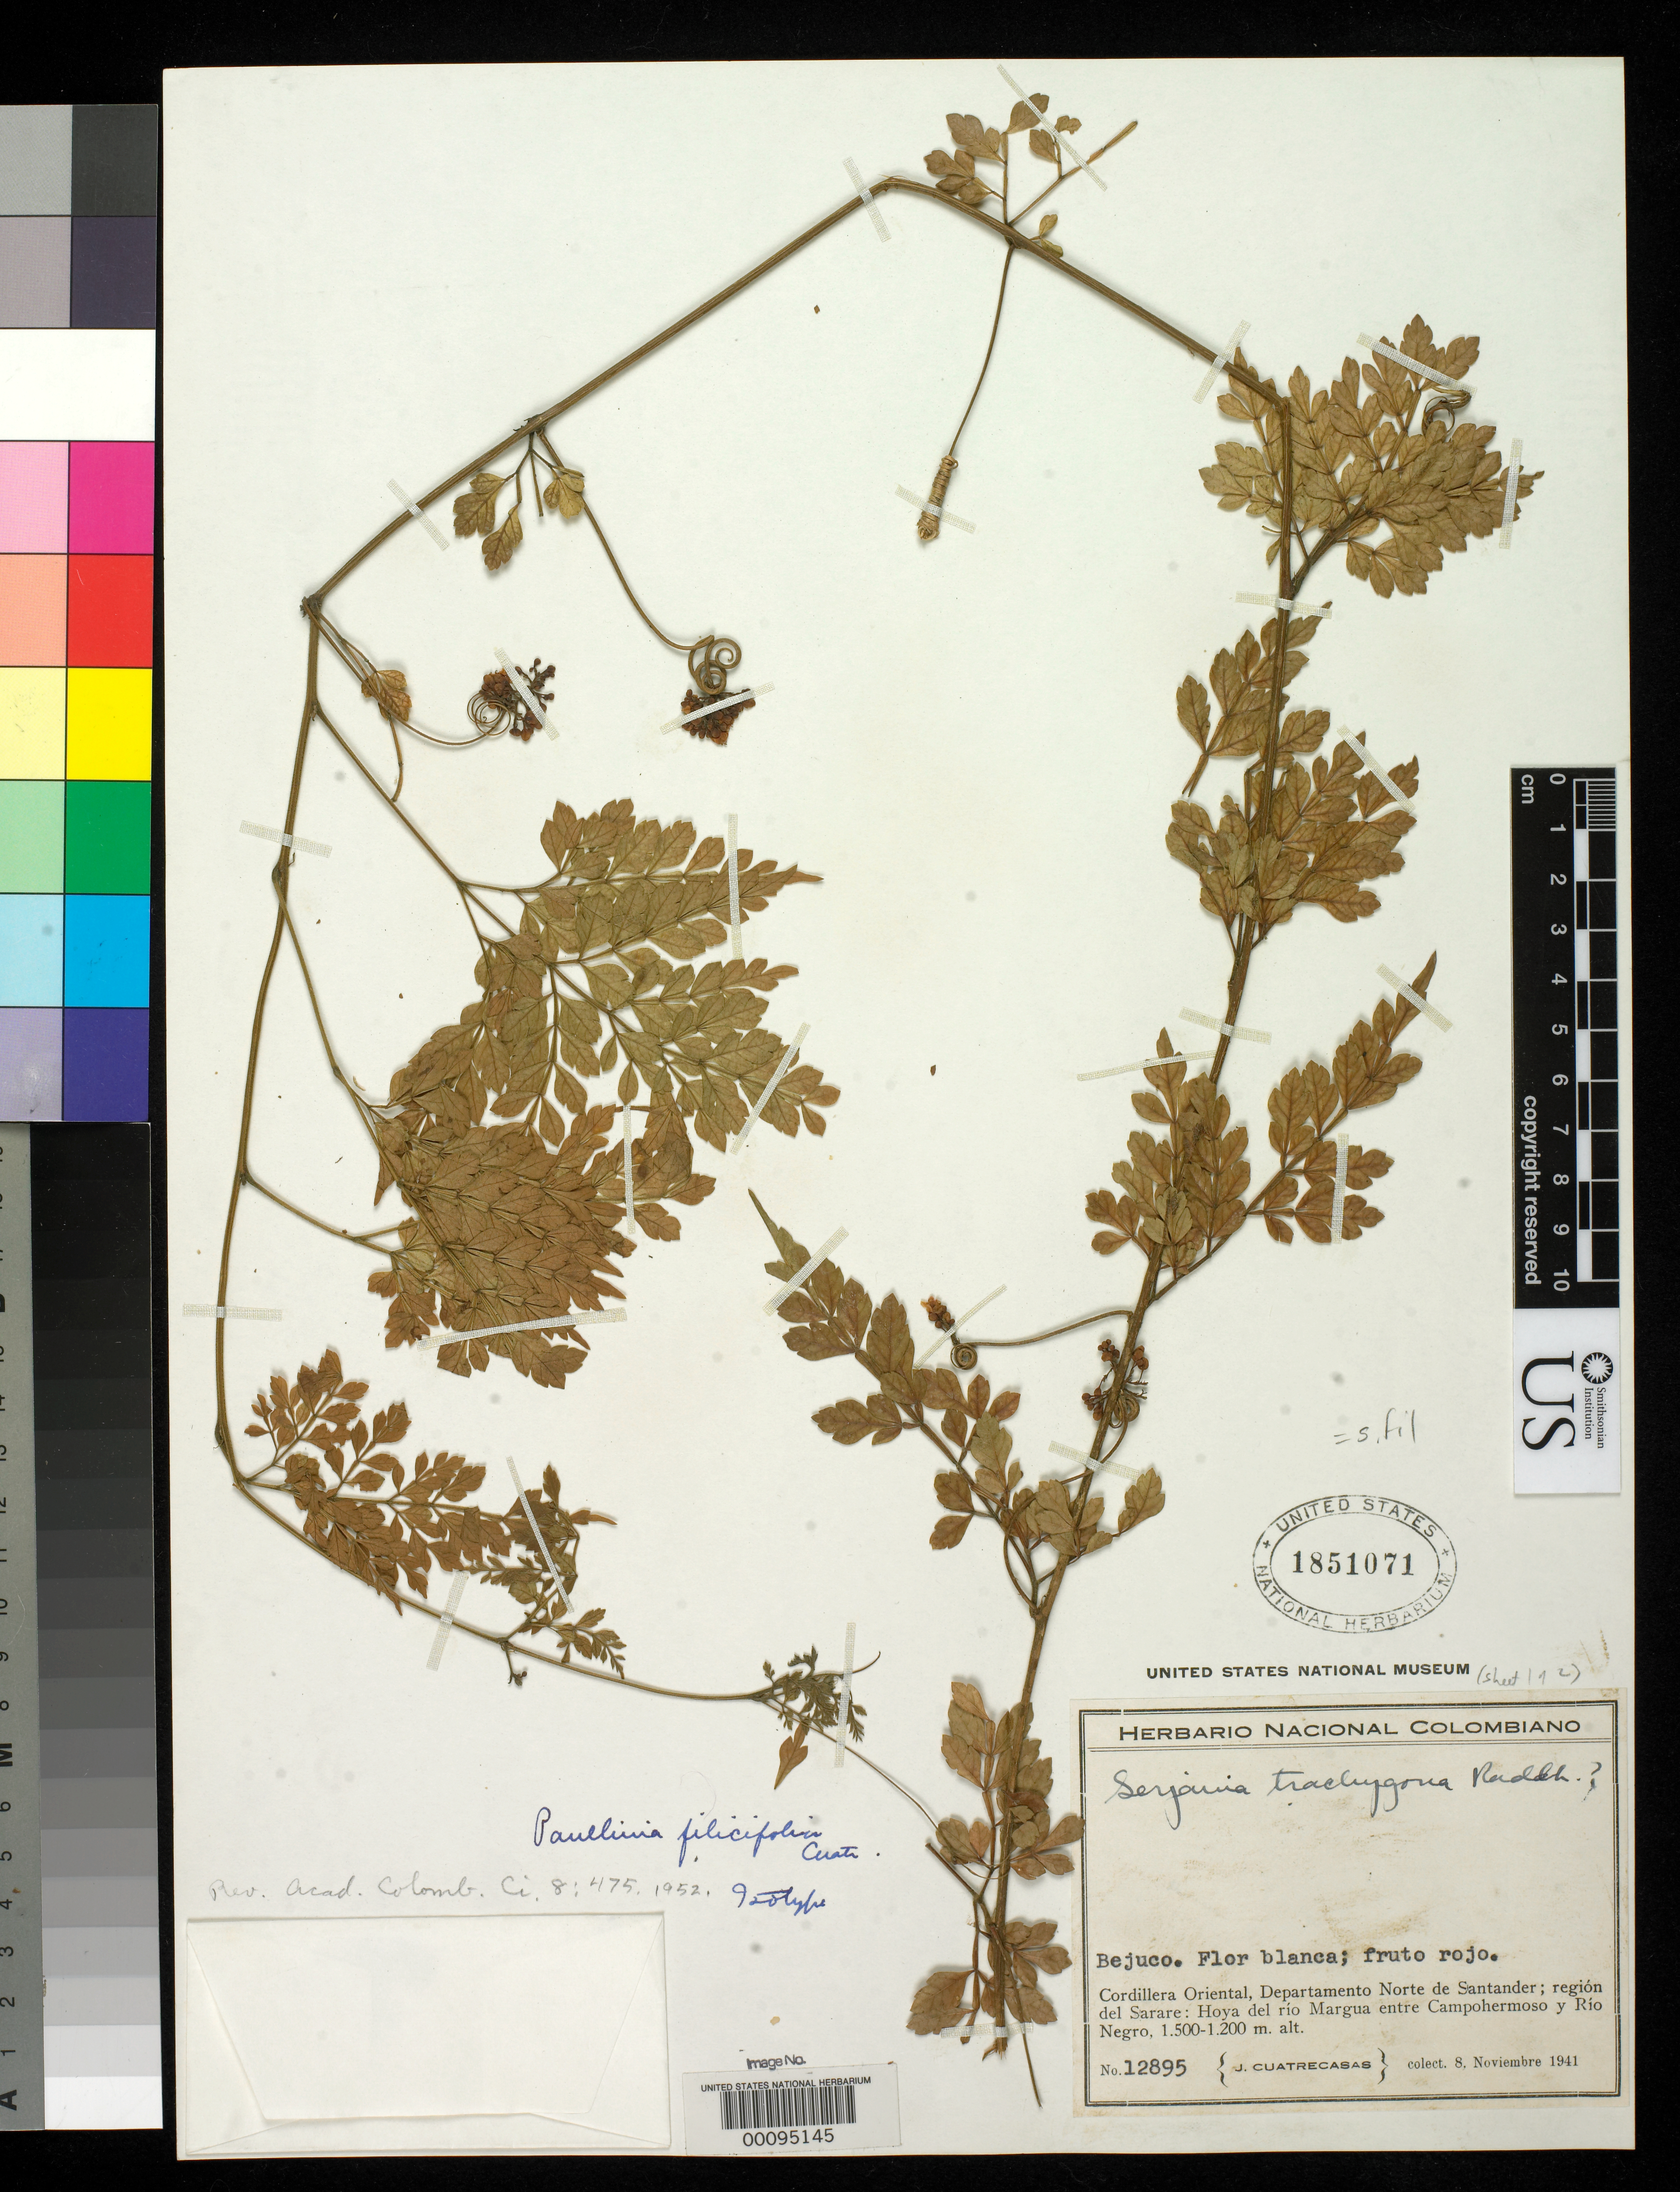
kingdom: Plantae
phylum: Tracheophyta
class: Magnoliopsida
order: Sapindales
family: Sapindaceae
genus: Paullinia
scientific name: Paullinia filicifolia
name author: Cuatrec.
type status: Isotype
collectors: J. Cuatrecasas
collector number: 12895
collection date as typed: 08 Nov 1941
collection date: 1941-11-08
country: Colombia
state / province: Norte de Santander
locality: Sarare Region, Rio Margua between Campo Hermoso and Rio Negro.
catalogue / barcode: US 1851071